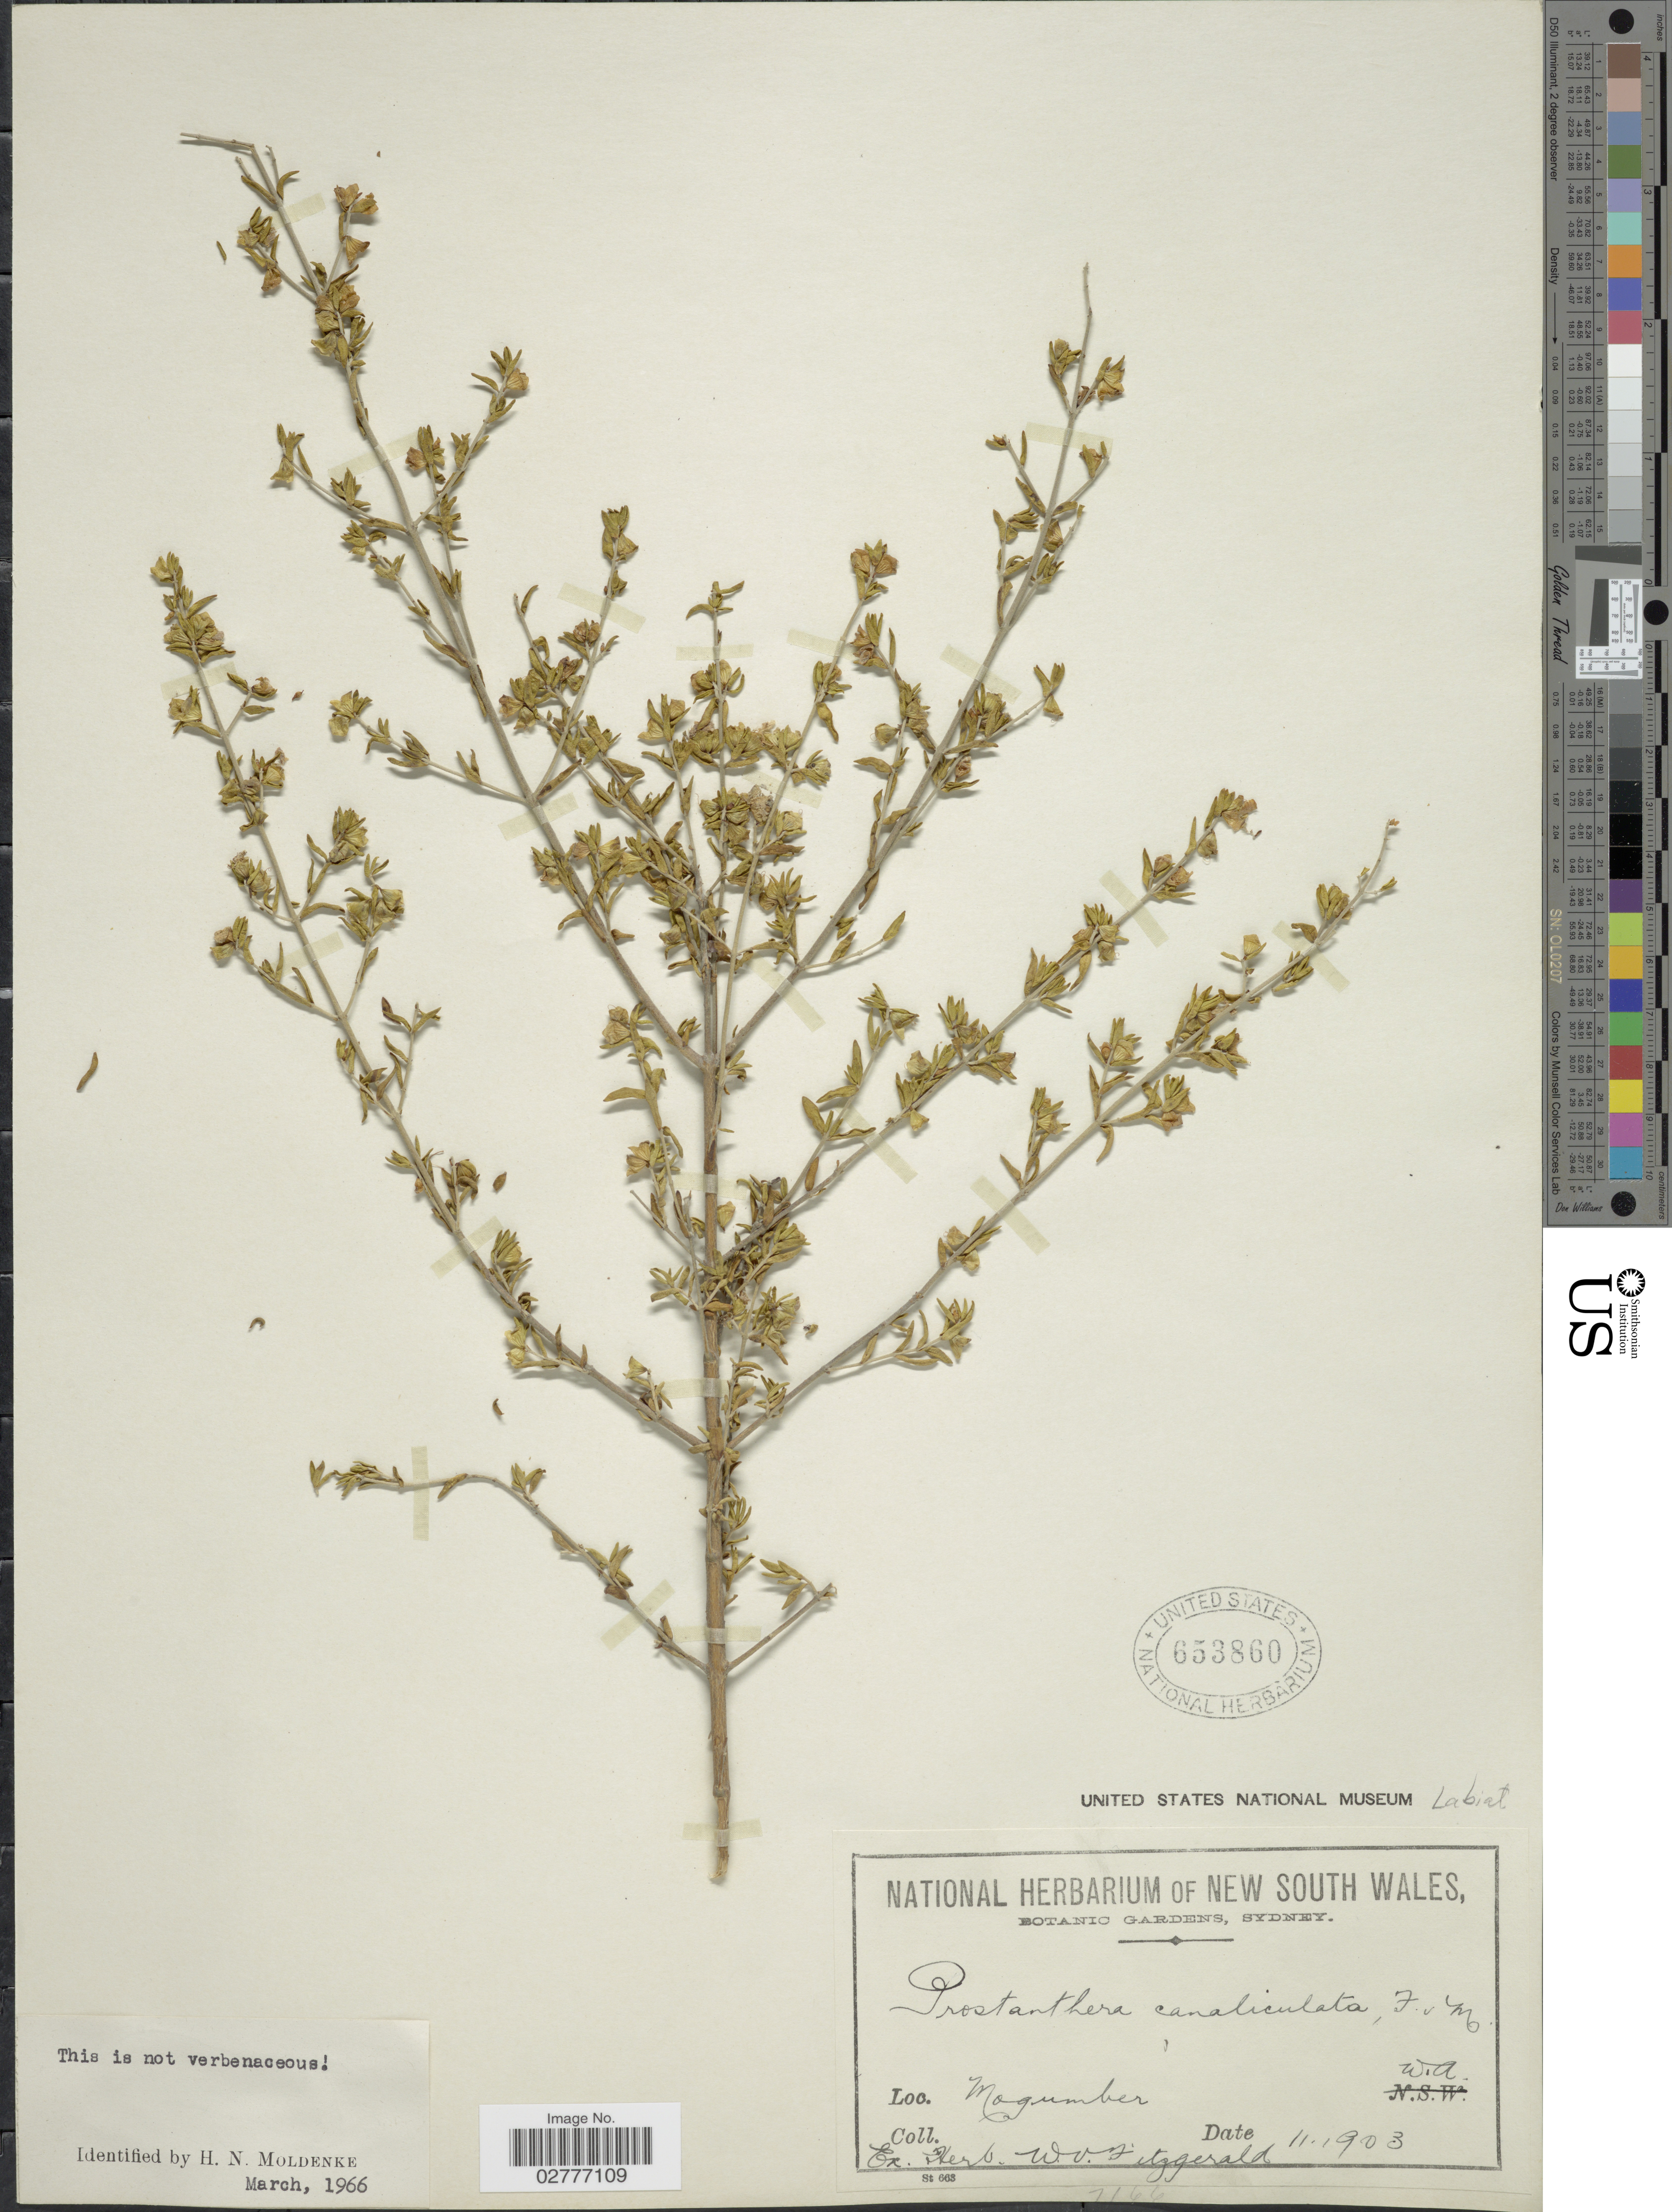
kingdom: Plantae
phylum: Tracheophyta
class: Magnoliopsida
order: Lamiales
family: Lamiaceae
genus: Prostanthera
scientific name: Prostanthera canaliculata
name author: F. Muell.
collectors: Ex herb. W. V. Fitzgerald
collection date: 1903-11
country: Australia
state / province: Western Australia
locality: Mogumber. W.A.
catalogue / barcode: US 653860